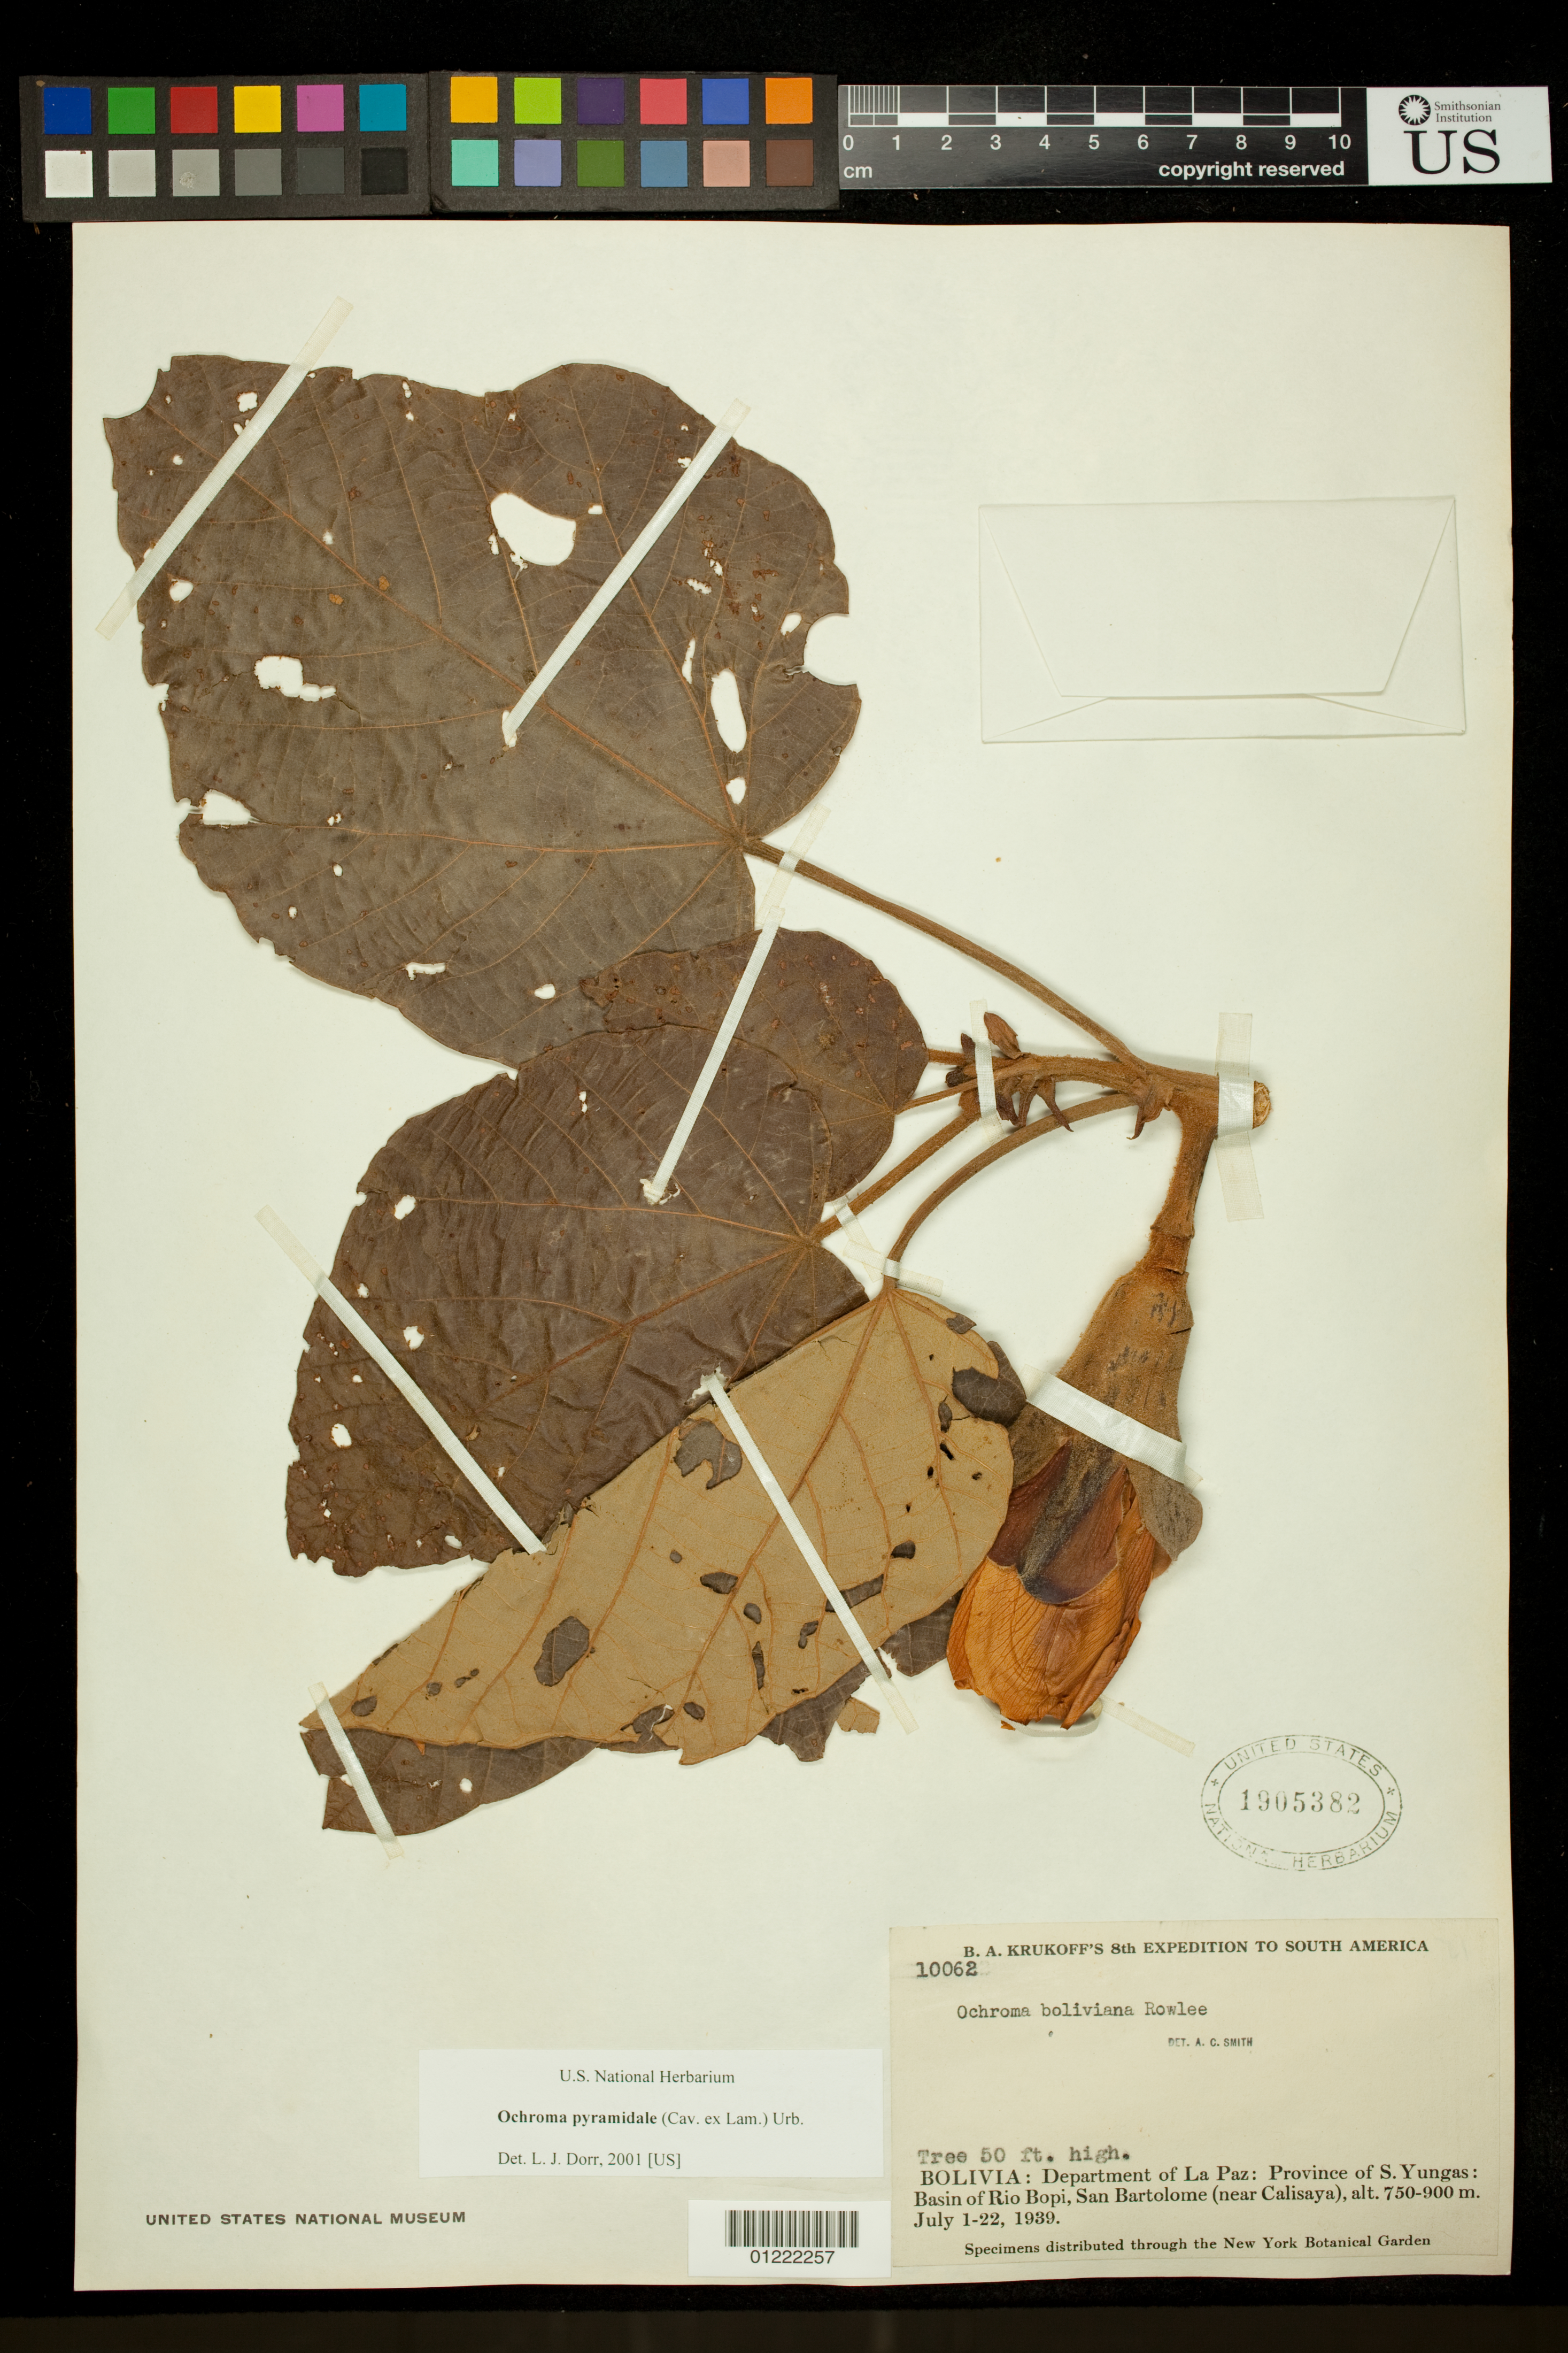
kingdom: Plantae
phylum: Tracheophyta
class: Magnoliopsida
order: Malvales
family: Malvaceae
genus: Ochroma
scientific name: Ochroma pyramidale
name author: (Cav. ex Lam.) Urb.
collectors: B. A. Krukoff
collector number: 10062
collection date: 1939-07-01/1939-07-22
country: Bolivia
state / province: La Paz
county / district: Sud Yungas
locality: Basin of Rio Bopi, San Bartolome (near Calisaya)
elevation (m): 750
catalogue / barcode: US 1905382